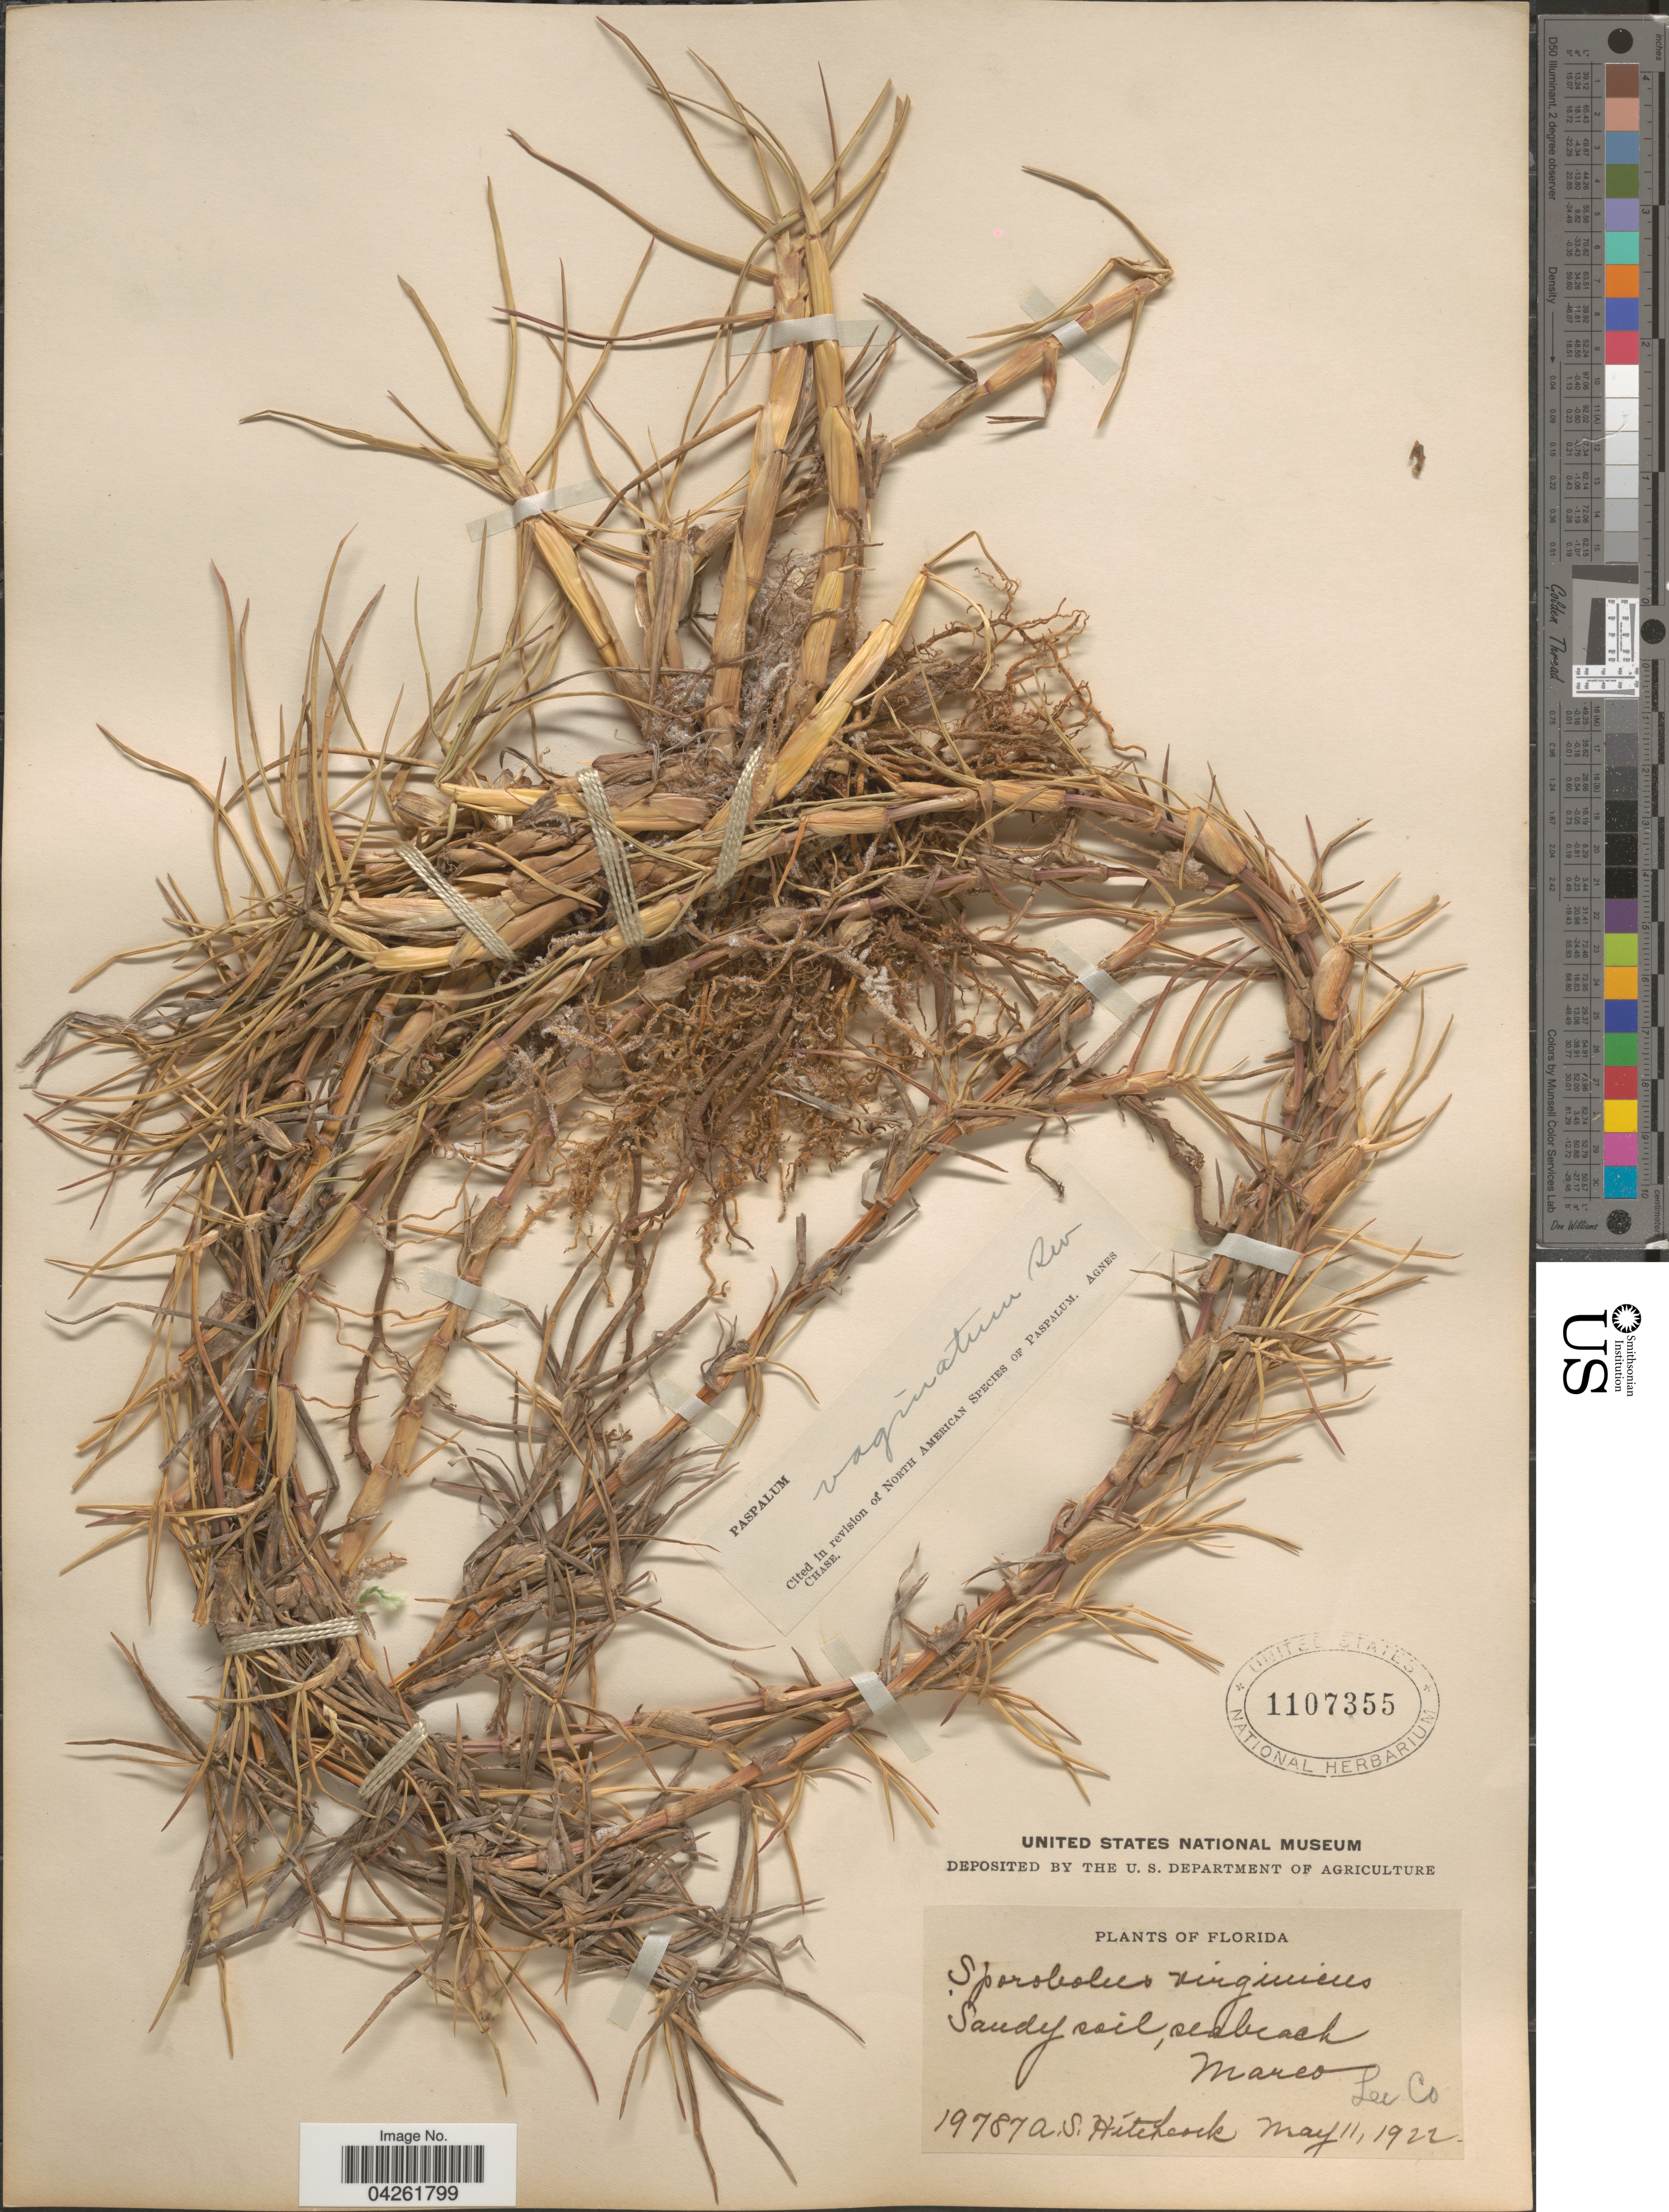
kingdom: Plantae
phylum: Tracheophyta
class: Liliopsida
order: Poales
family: Poaceae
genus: Paspalum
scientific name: Paspalum distichum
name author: L.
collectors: A. S. Hitchcock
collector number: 19787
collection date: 1922-05-11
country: United States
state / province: Florida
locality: Marco. Lee Co.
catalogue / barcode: US 1107355